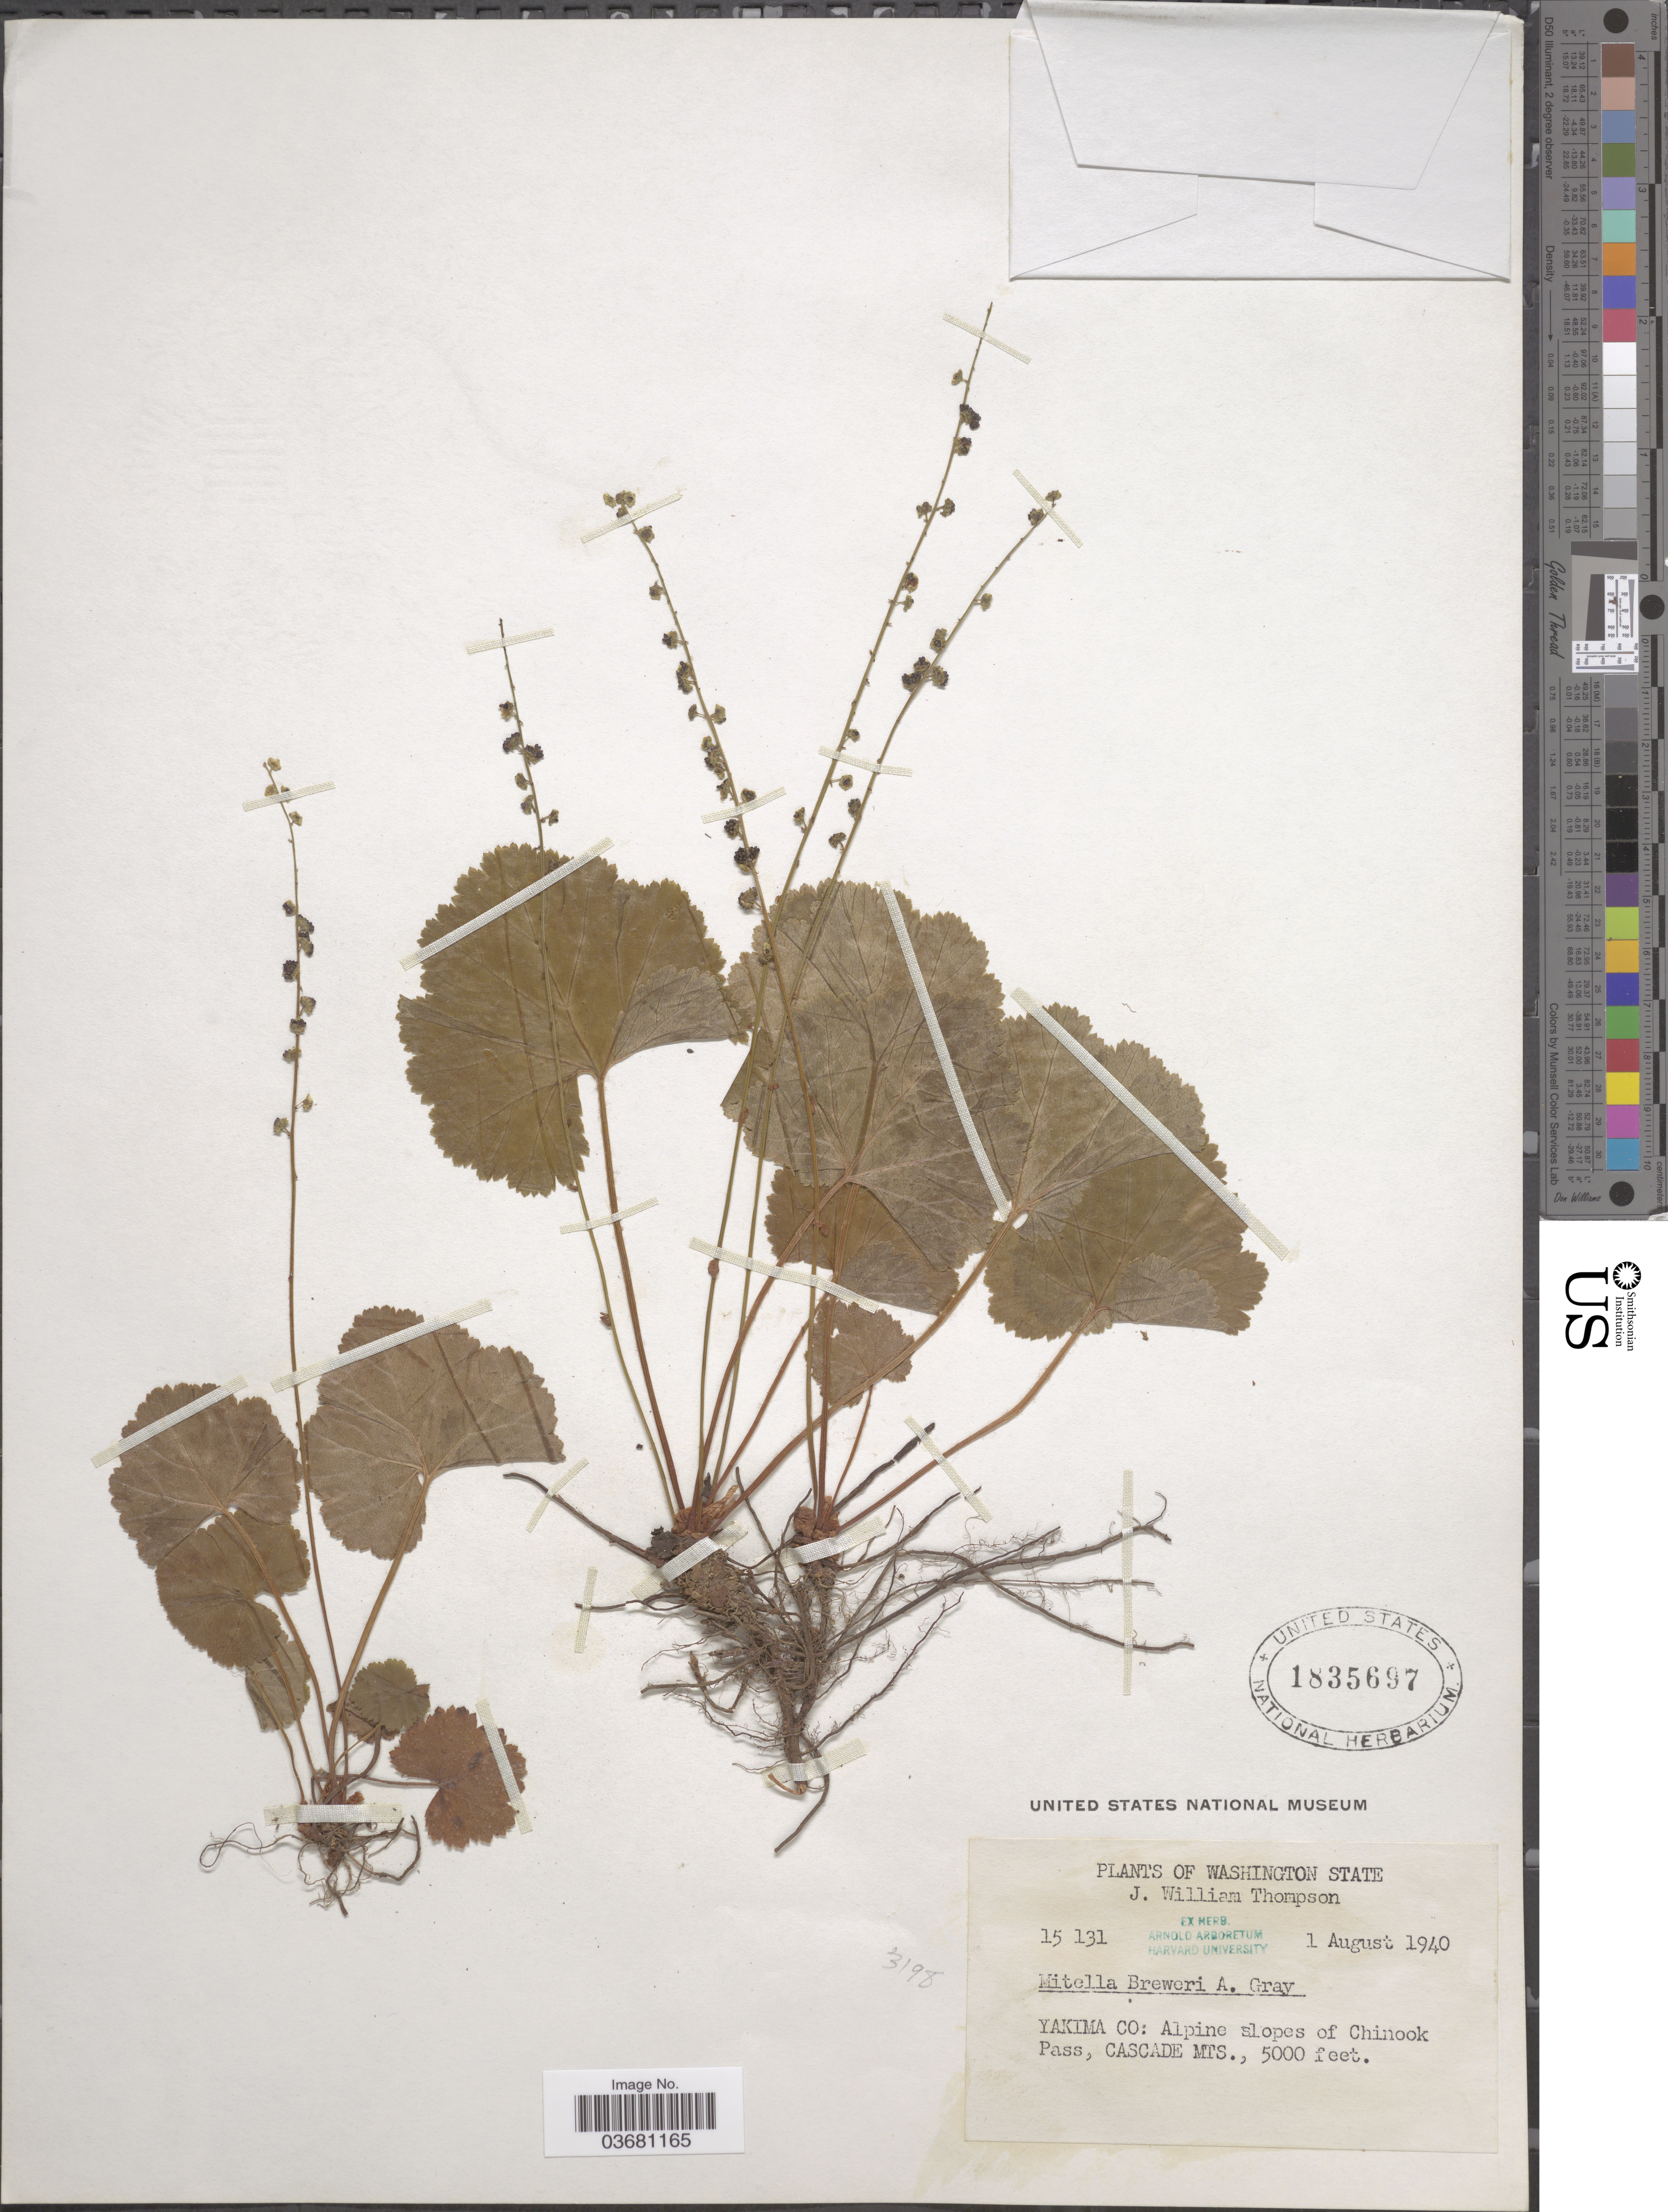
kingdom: Plantae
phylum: Tracheophyta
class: Magnoliopsida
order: Saxifragales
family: Saxifragaceae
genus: Mitella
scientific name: Mitella breweri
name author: A. Gray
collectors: J. W. Thompson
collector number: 15131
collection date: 1940-08-01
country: United States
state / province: Washington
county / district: Yakima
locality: Washington State. Yakima Co: Alpine slopes of Chinook Pass, Cascade Mts.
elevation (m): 1524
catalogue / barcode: US 1835697